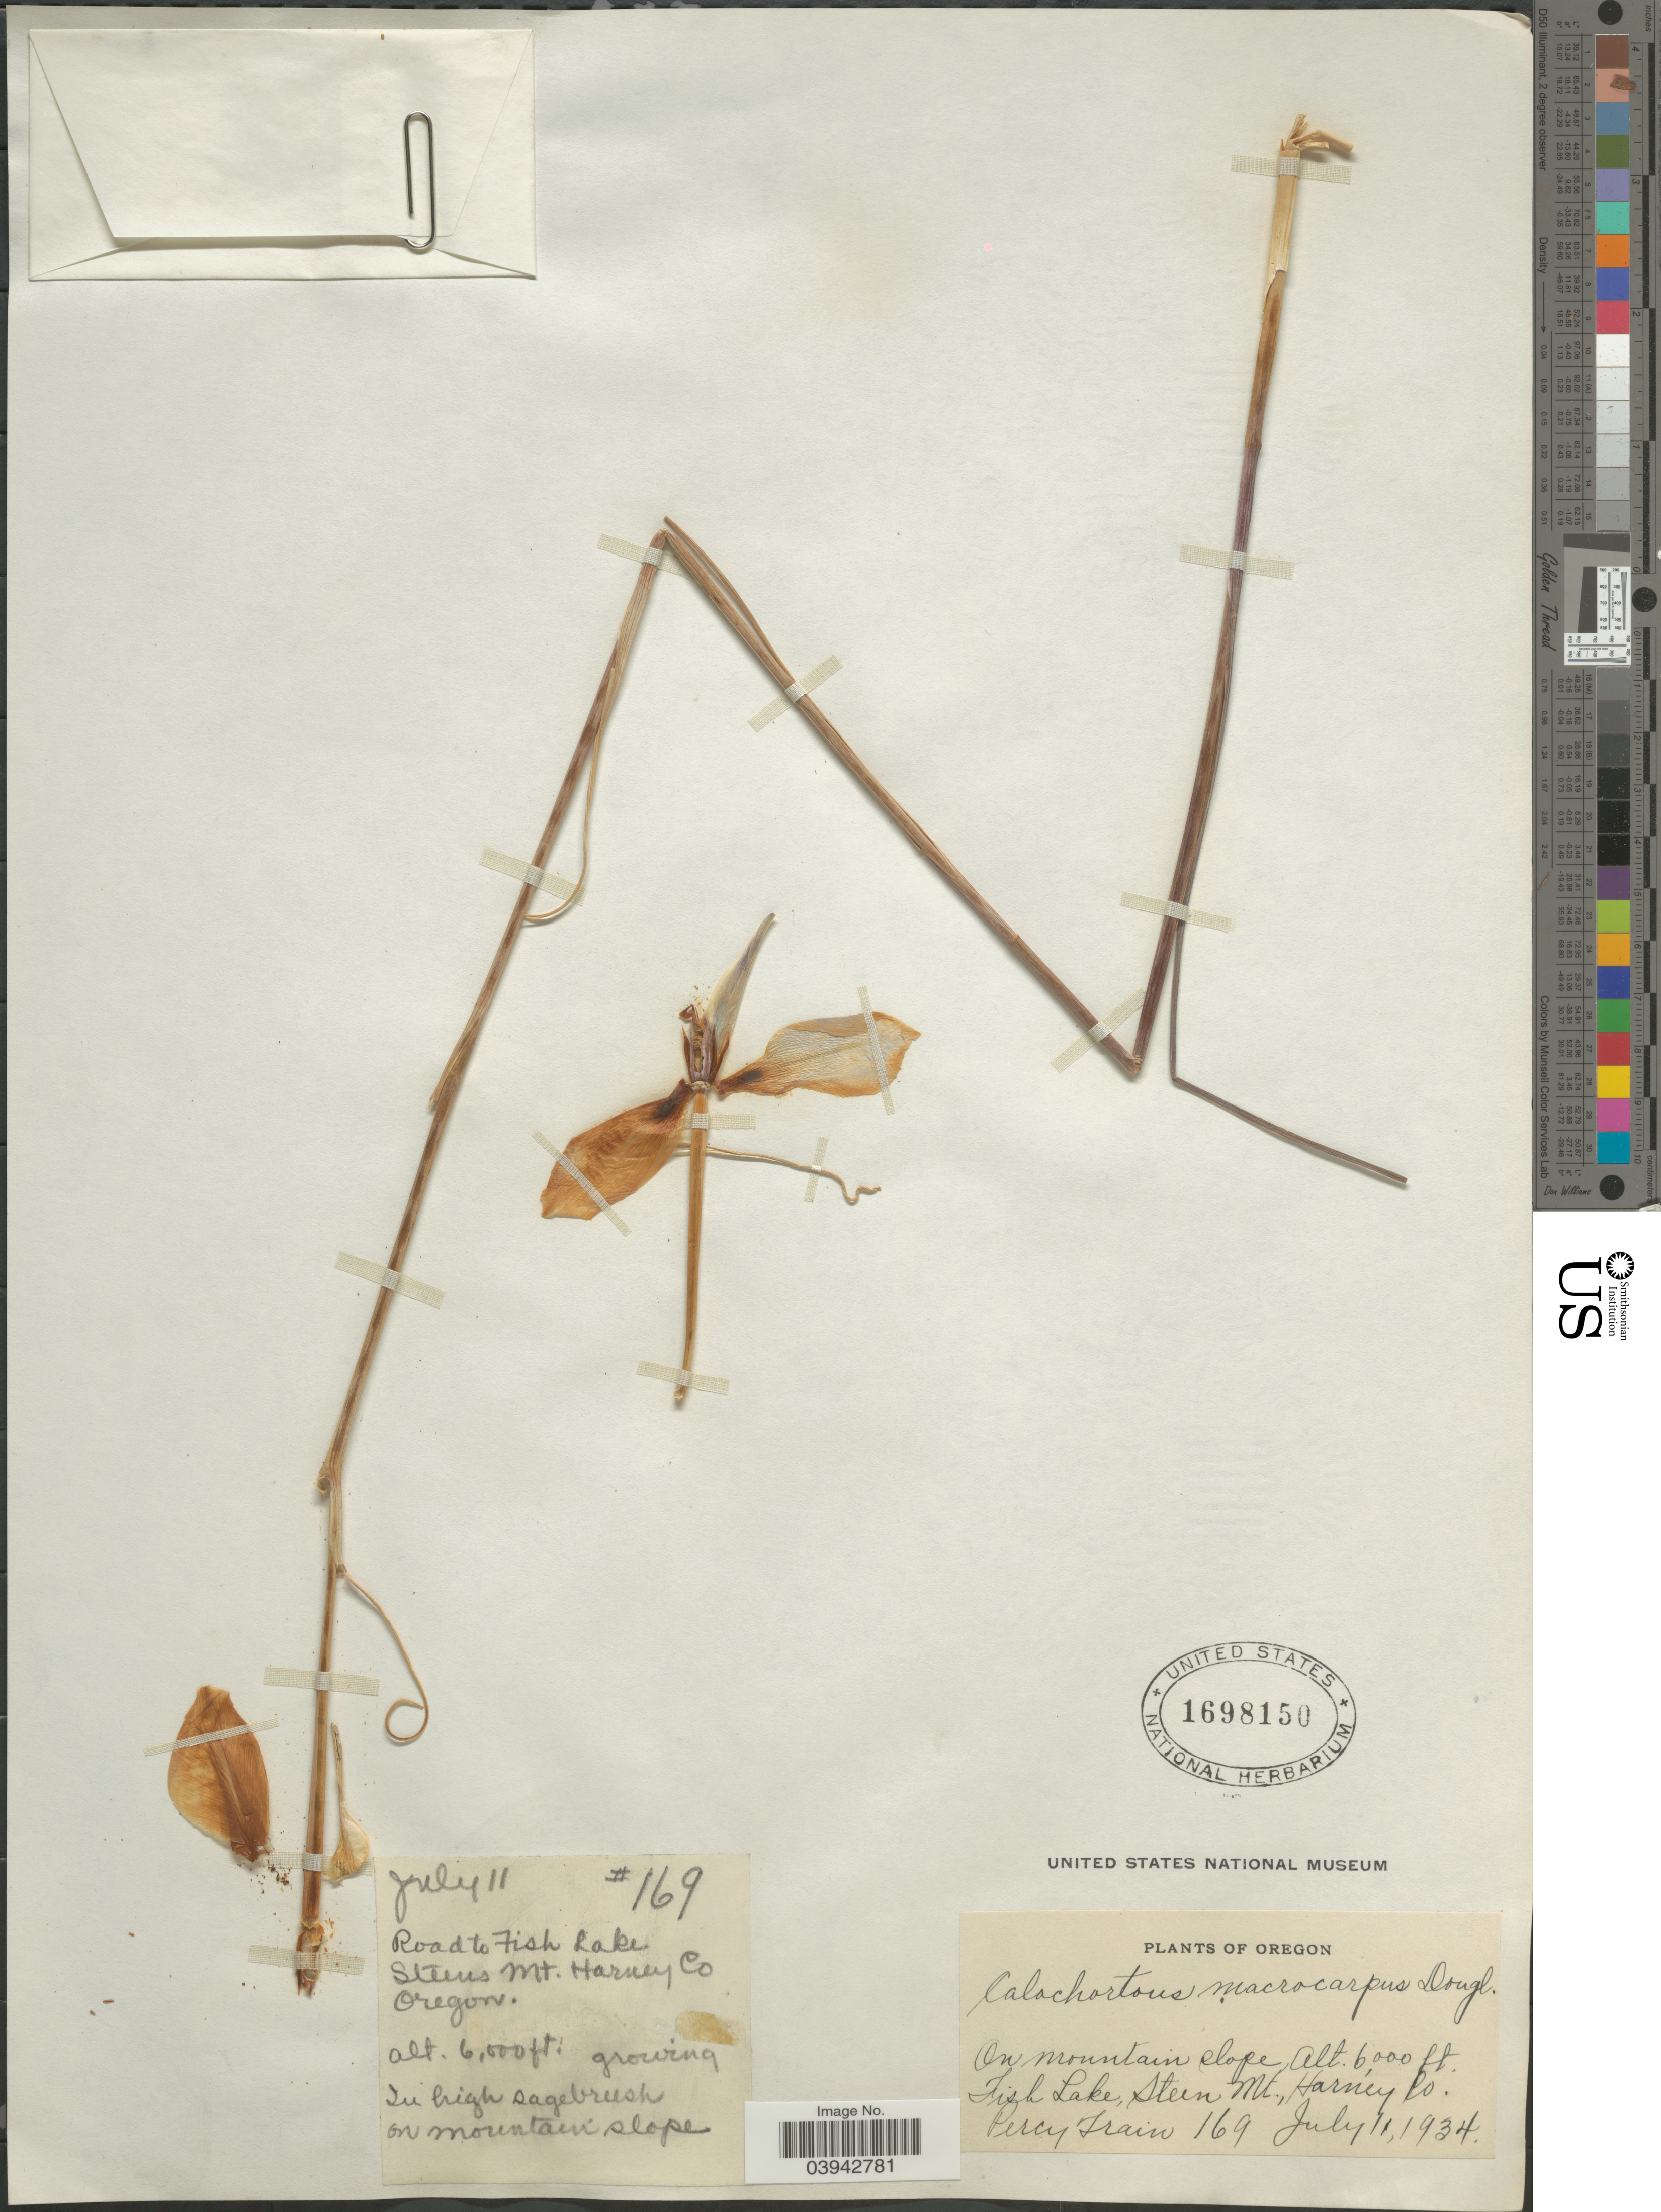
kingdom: Plantae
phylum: Tracheophyta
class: Liliopsida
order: Liliales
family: Liliaceae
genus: Calochortus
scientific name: Calochortus macrocarpus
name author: Douglas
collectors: P. Train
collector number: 169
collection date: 1934-07-11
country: United States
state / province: Oregon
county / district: Lake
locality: Road to Fisk Lake, Stein Mt. Harvey Co.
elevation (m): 1829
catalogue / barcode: US 1698150